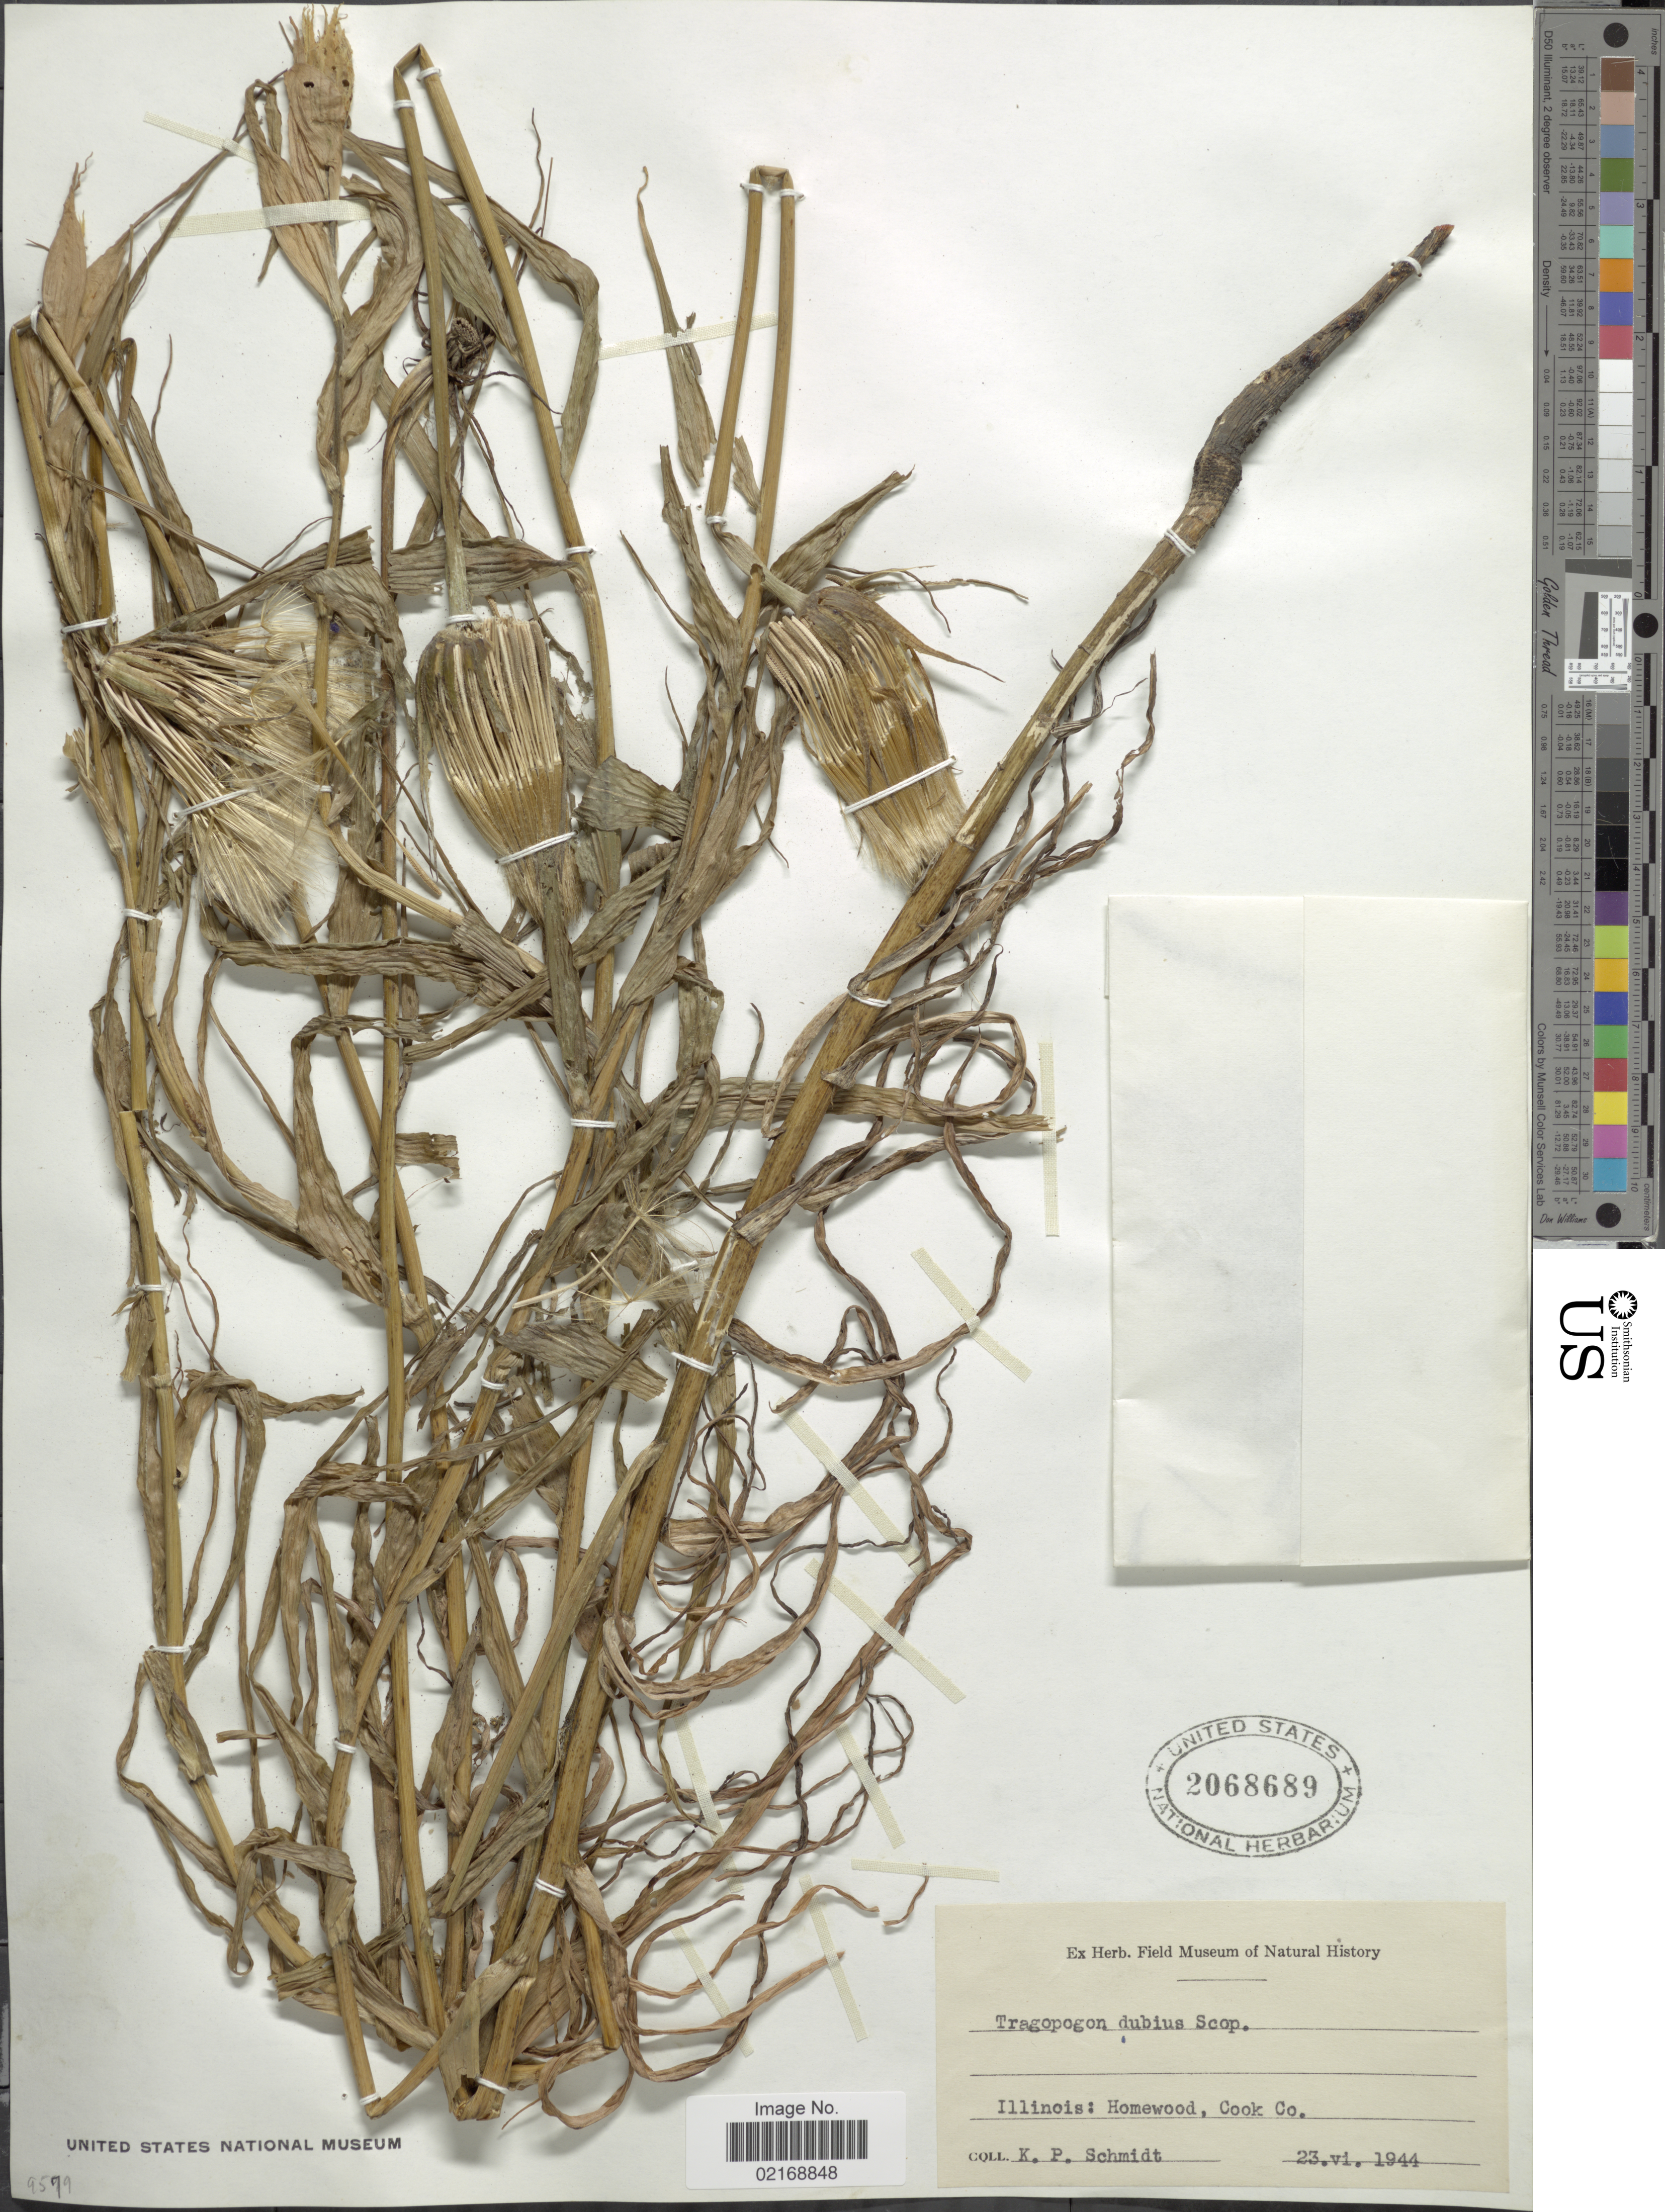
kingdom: Plantae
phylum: Tracheophyta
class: Magnoliopsida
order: Asterales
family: Asteraceae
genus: Tragopogon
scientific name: Tragopogon dubius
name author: Scop.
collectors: K. Schmidt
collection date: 1944-06-23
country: United States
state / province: Illinois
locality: Homewood, Cook Co.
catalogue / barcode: US 2068689